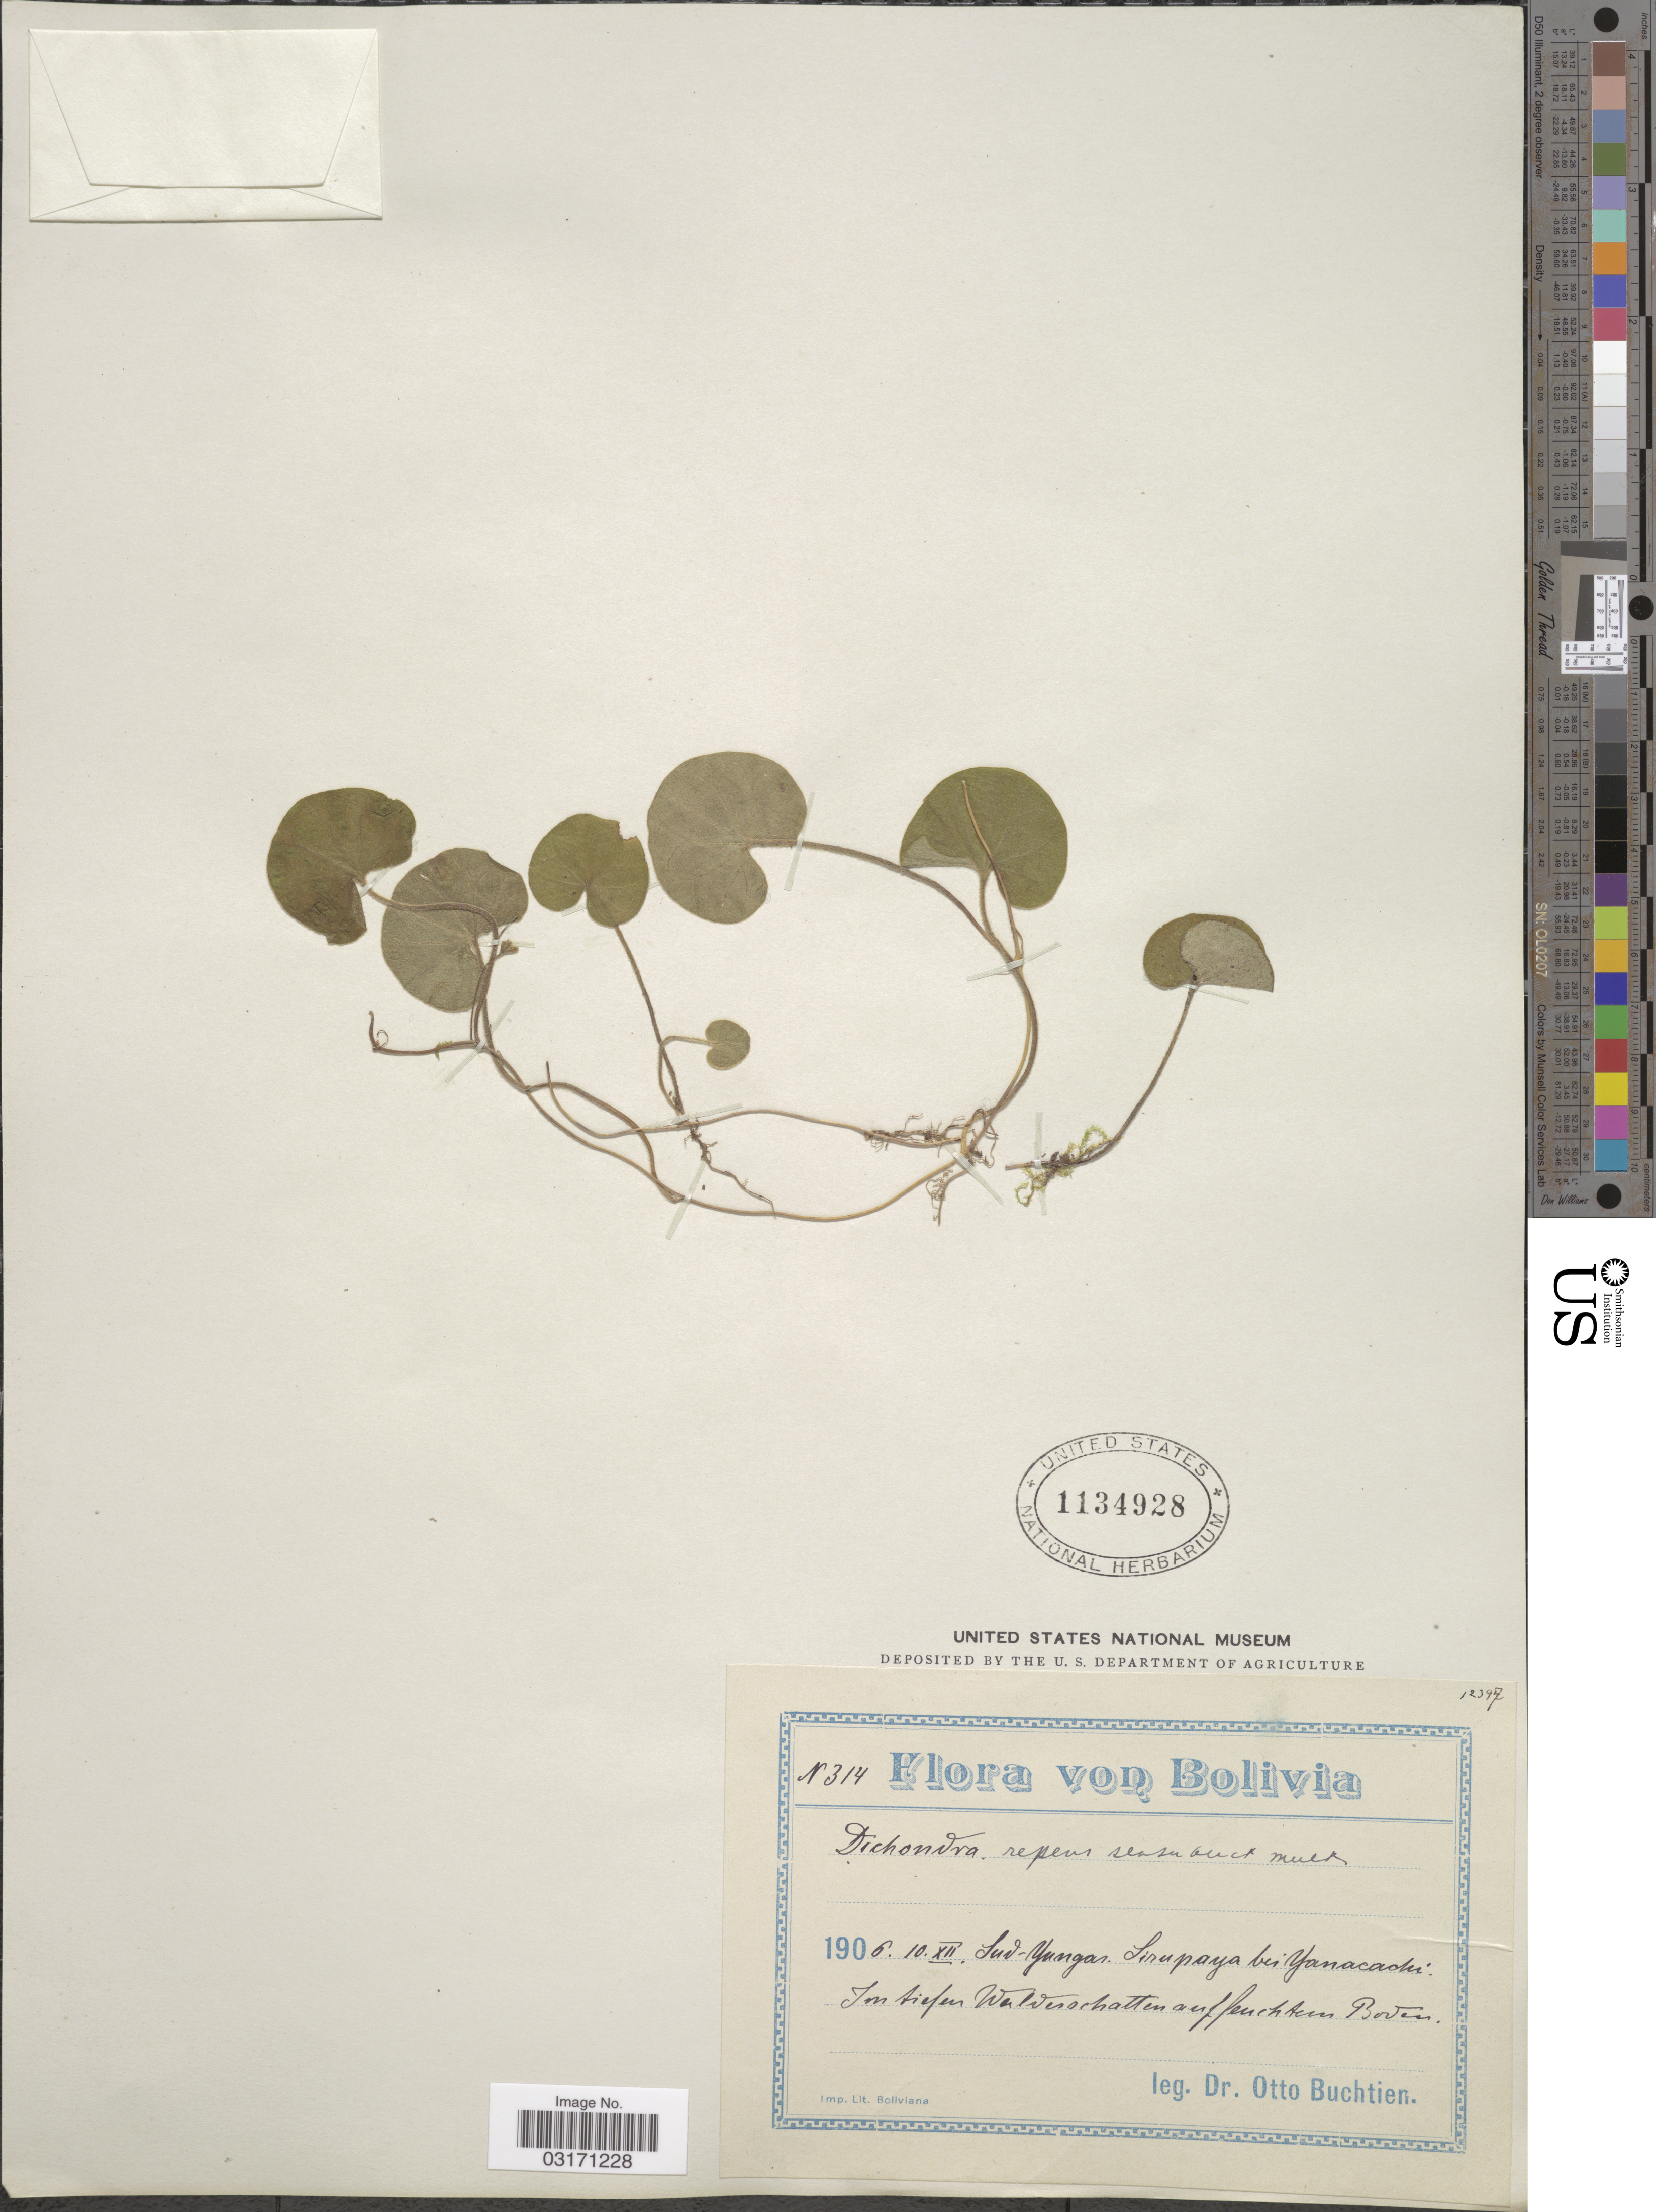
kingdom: Plantae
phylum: Tracheophyta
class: Magnoliopsida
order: Solanales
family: Convolvulaceae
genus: Dichondra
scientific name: Dichondra repens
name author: J.R. Forst. & G. Forst.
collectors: O. Buchtien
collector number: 314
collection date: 1906-12-10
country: Bolivia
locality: Sud-Yungas. Sirupaya bei Yanacachi.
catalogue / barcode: US 1134928